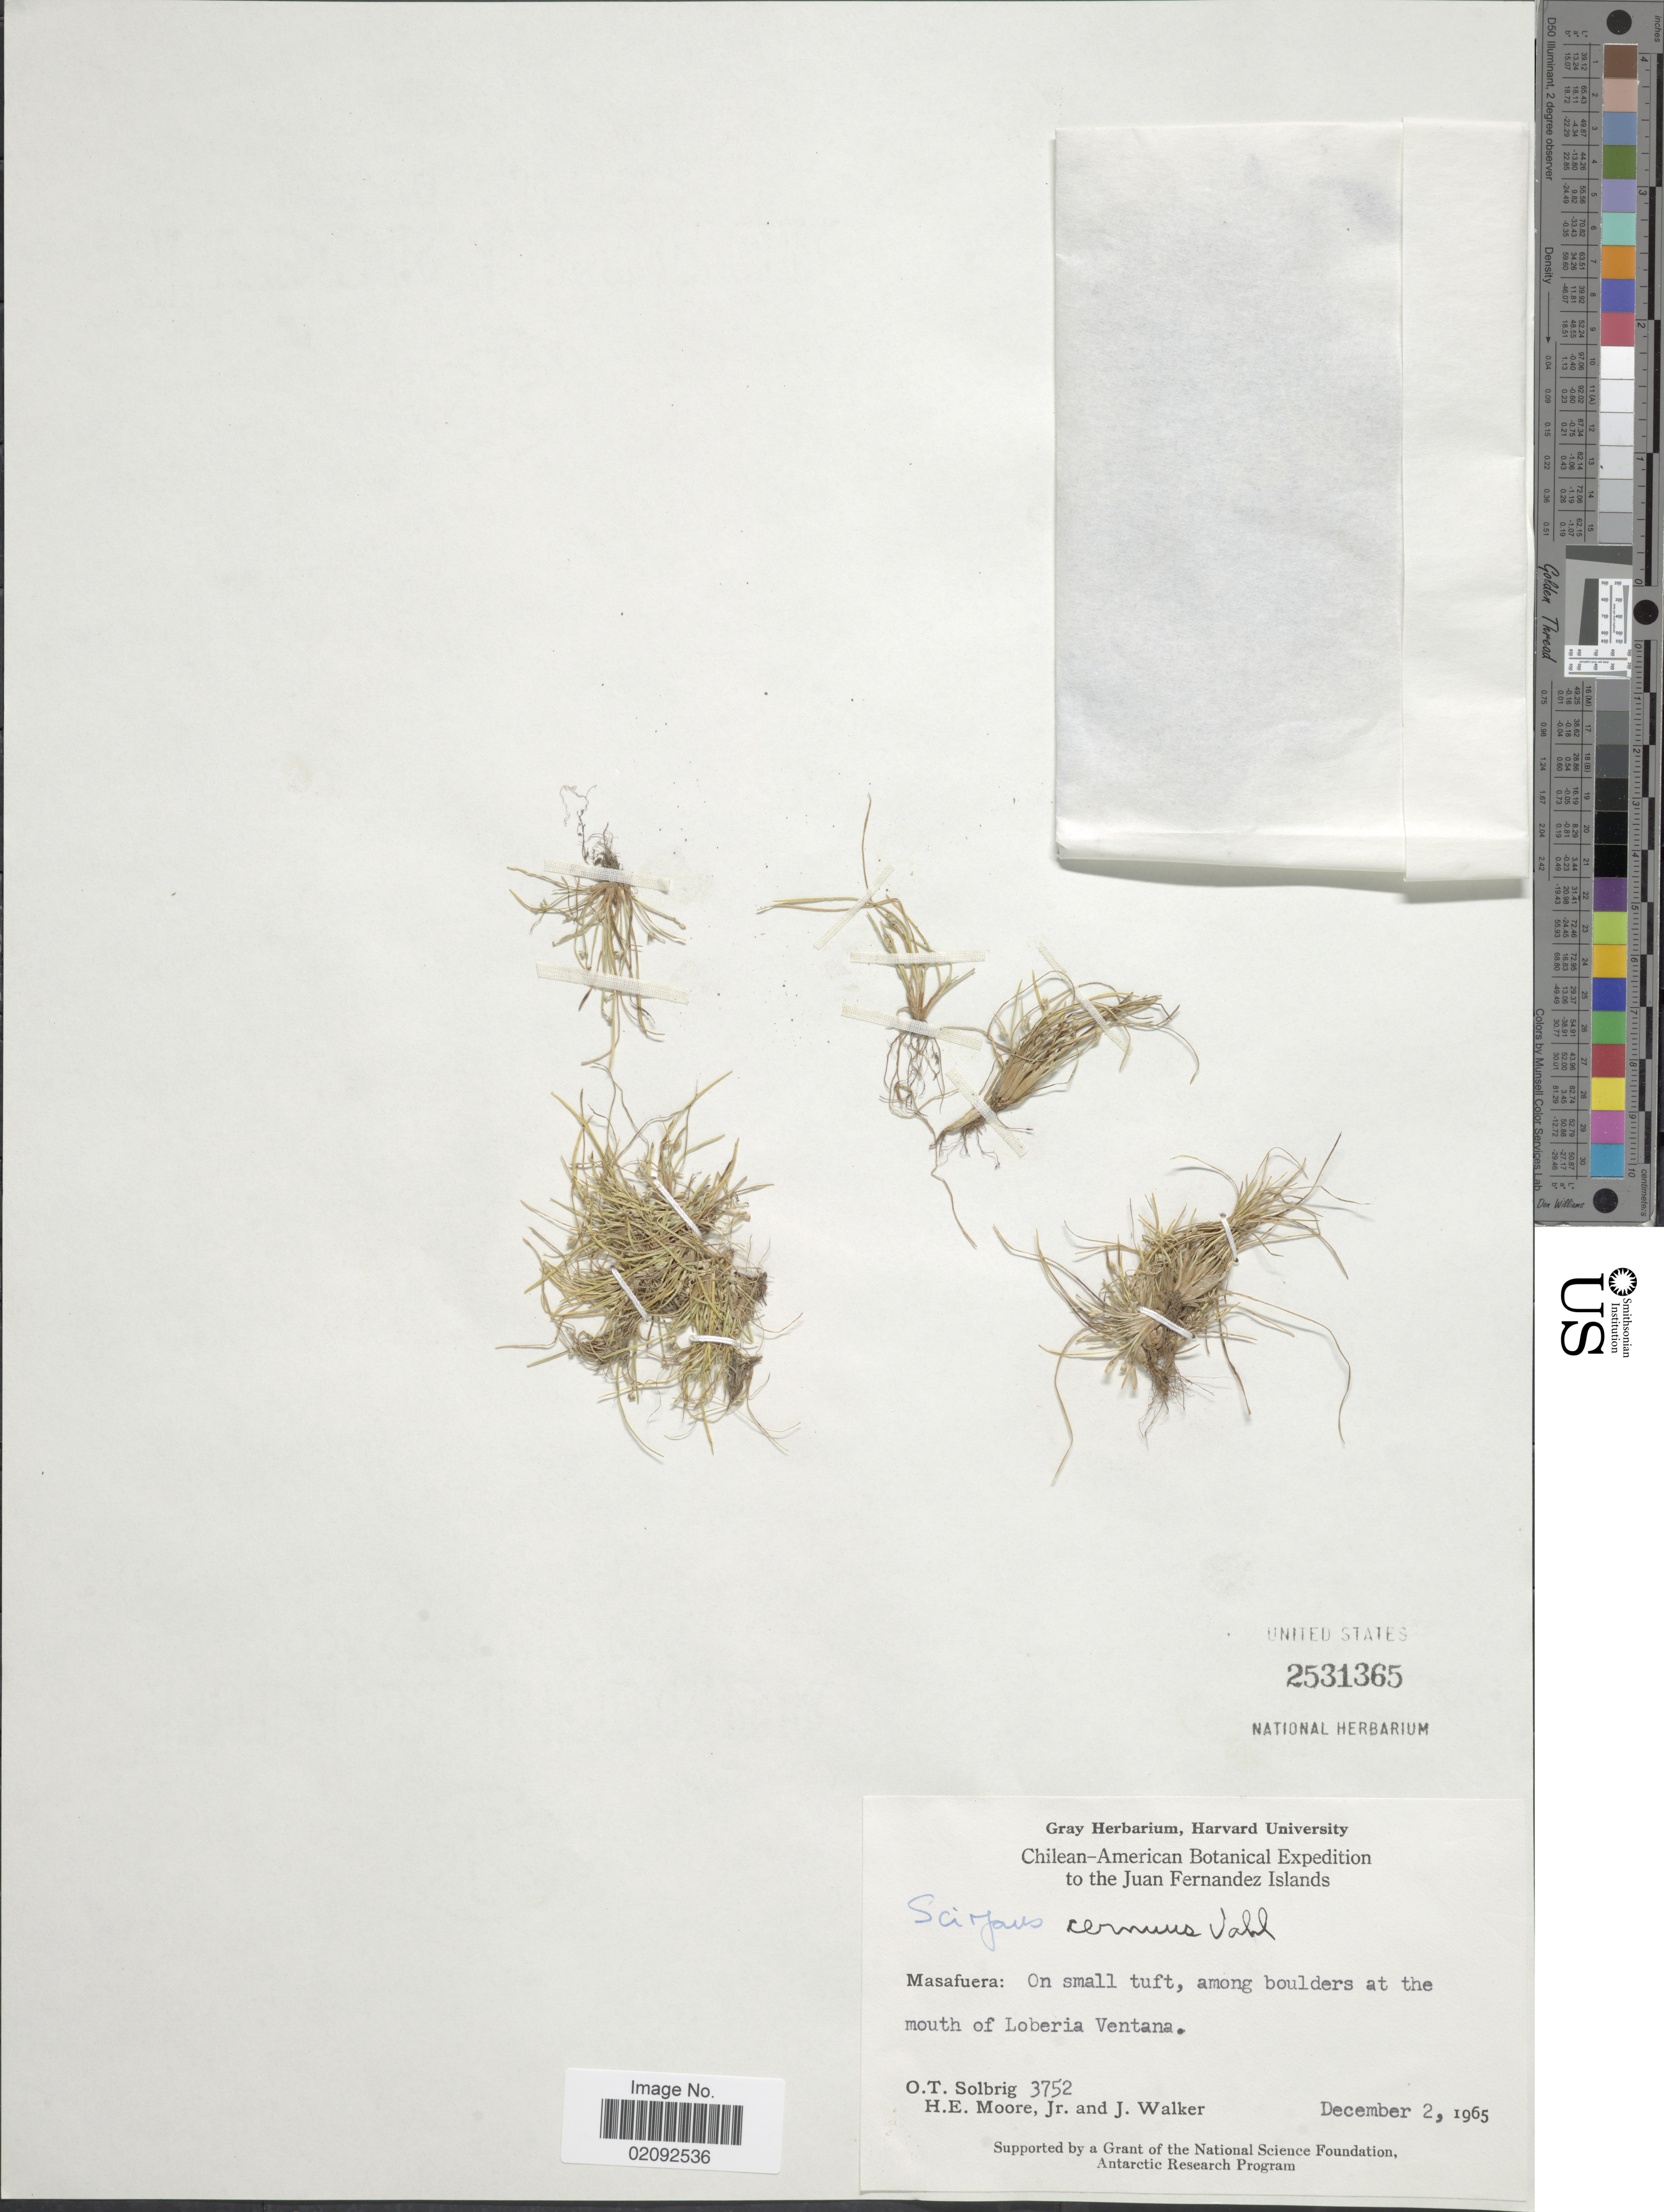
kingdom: Plantae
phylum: Tracheophyta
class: Liliopsida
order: Poales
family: Cyperaceae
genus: Isolepis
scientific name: Isolepis cernua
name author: (Vahl) Roem. & Schult.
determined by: Strong, Mark T., (BOT), Smithsonian Institution - National Museum of Natural History (UNITED STATES)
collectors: O. T. Solbrig, H. Moore & J. Walker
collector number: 3752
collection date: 1965-12-02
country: Chile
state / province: Valparaíso (V)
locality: Juan Fernandez Islands, Masatierra: on small tuf, among boulders at the mouth of Loberia Ventana.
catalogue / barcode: US 2531365